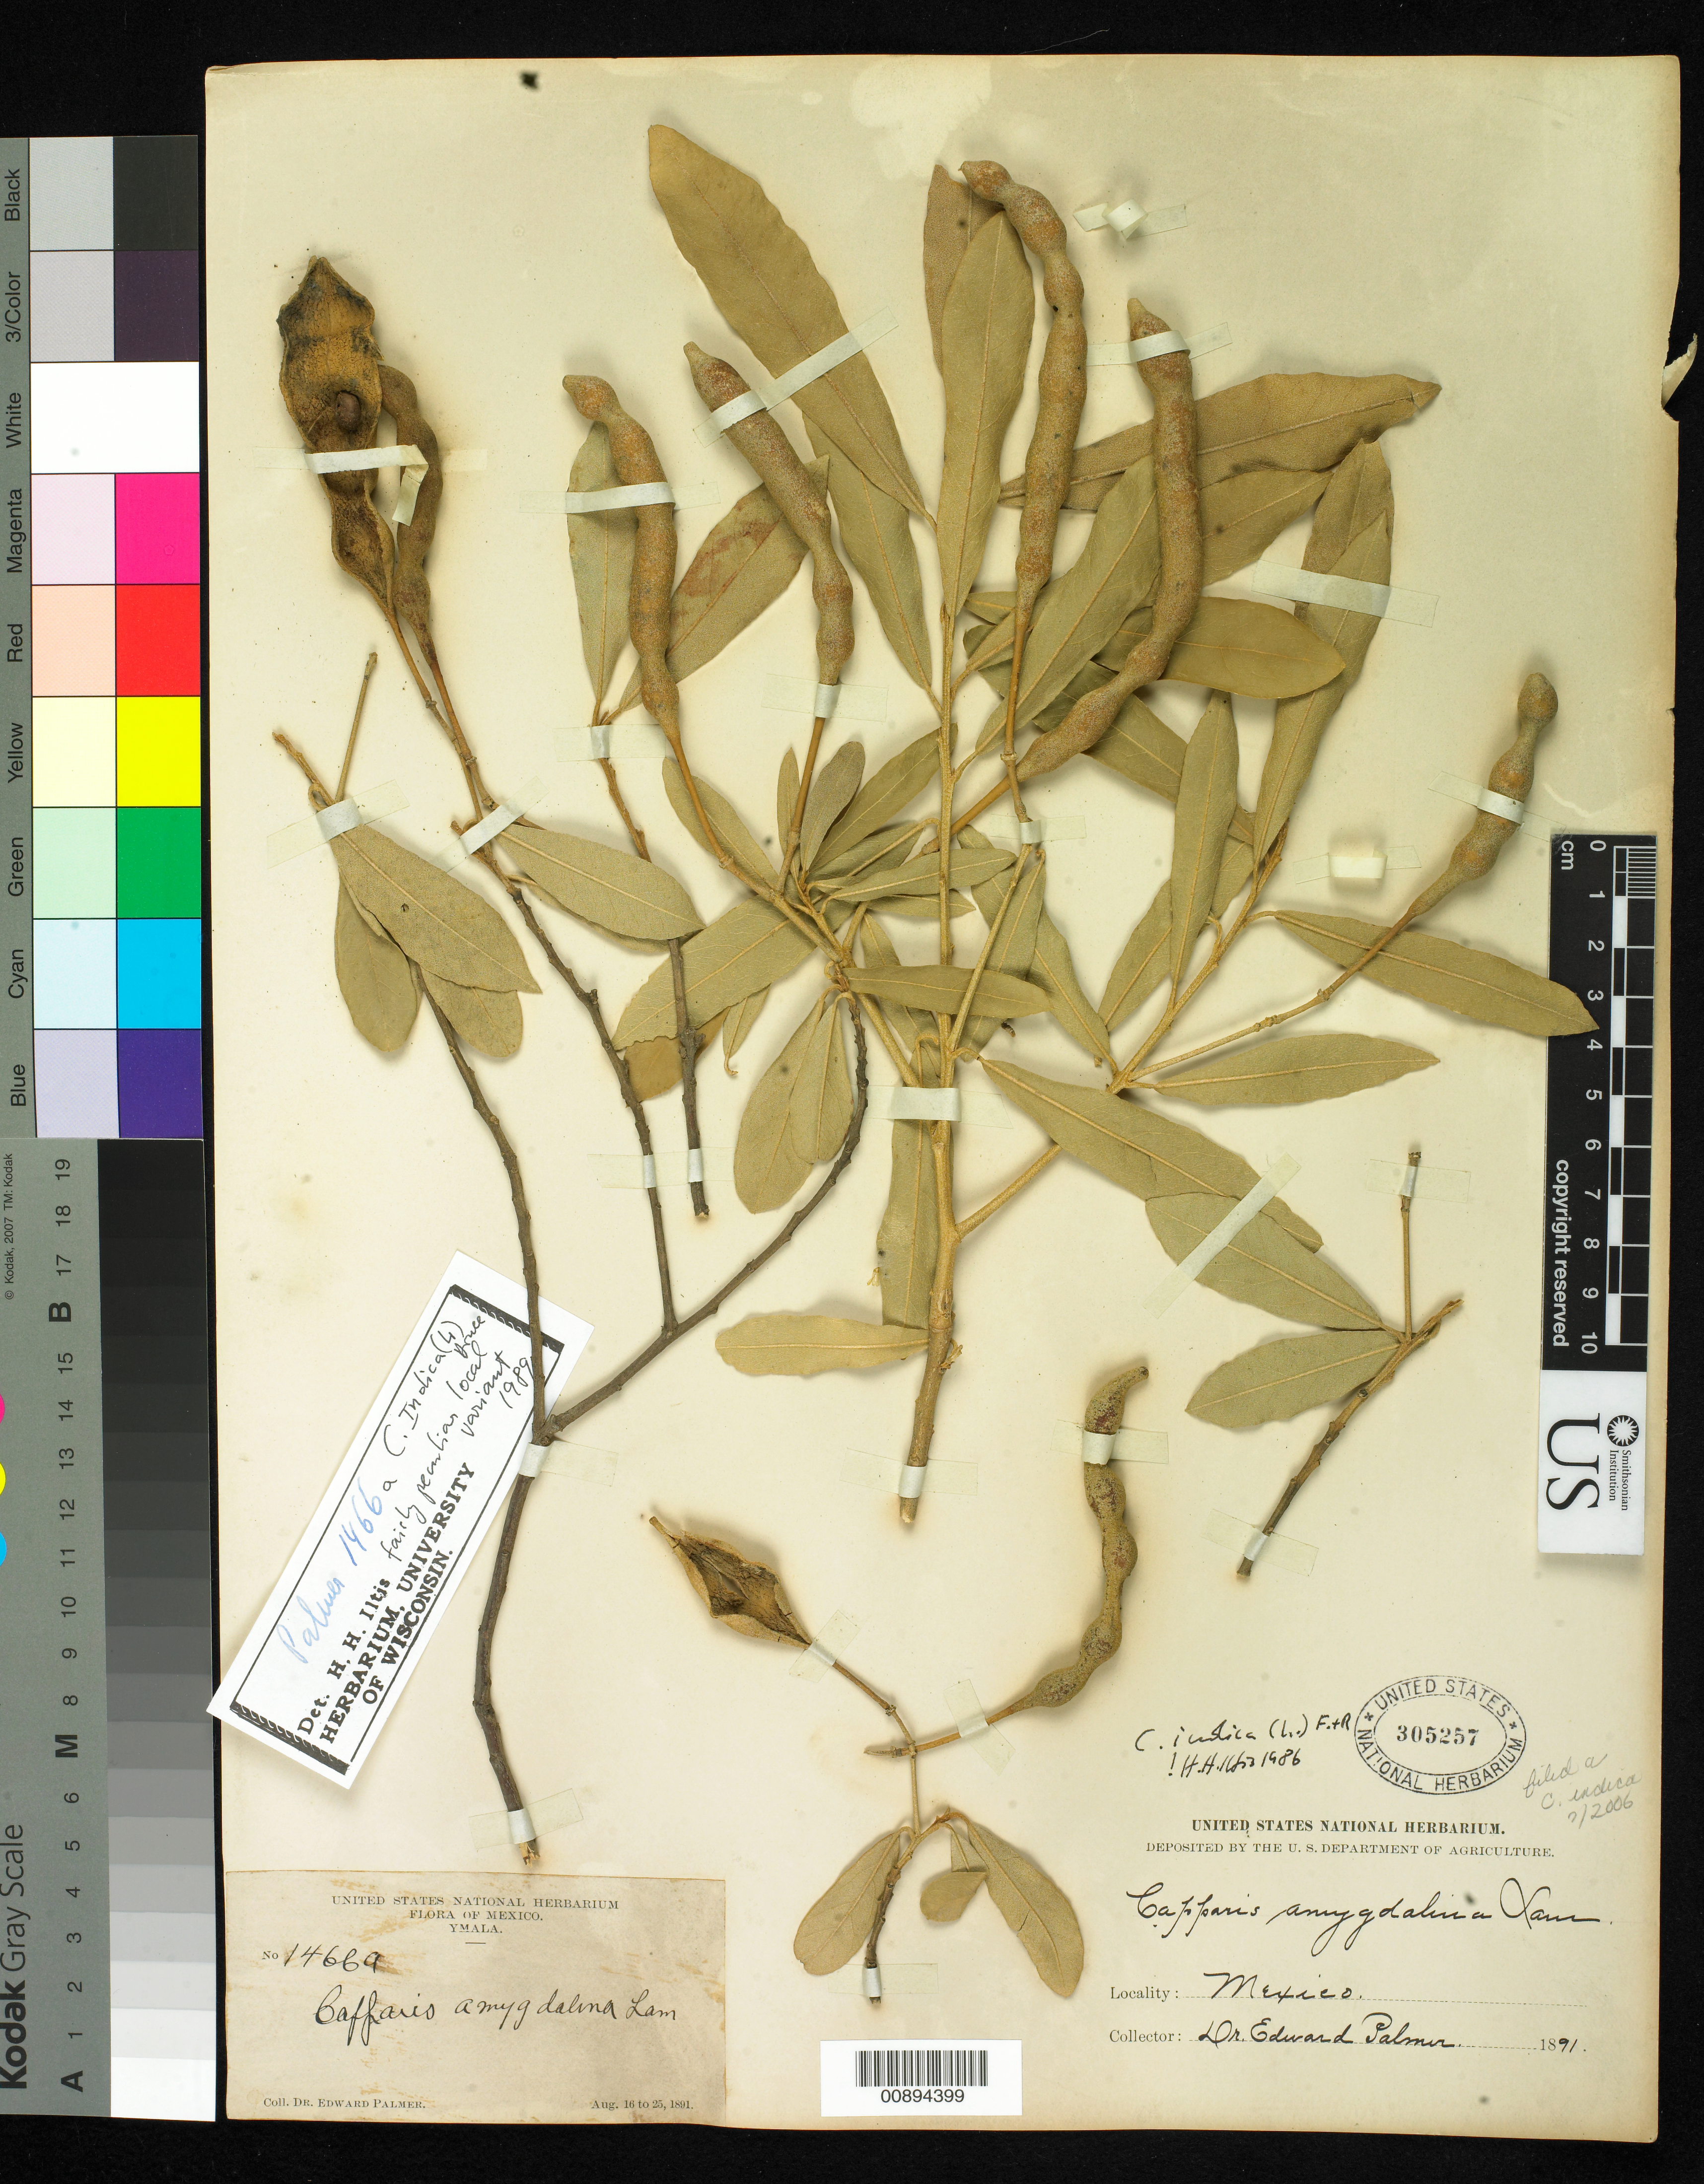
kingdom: Plantae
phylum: Tracheophyta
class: Magnoliopsida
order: Brassicales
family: Capparaceae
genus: Capparis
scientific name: Capparis indica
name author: (L.) Druce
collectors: E. Palmer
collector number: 1466a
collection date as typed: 16 Aug 1891 to 25 Aug 1891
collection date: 1891-08-16/1891-08-25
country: Mexico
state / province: Sinaloa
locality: Ymala, Sinaloa.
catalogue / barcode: US 305257